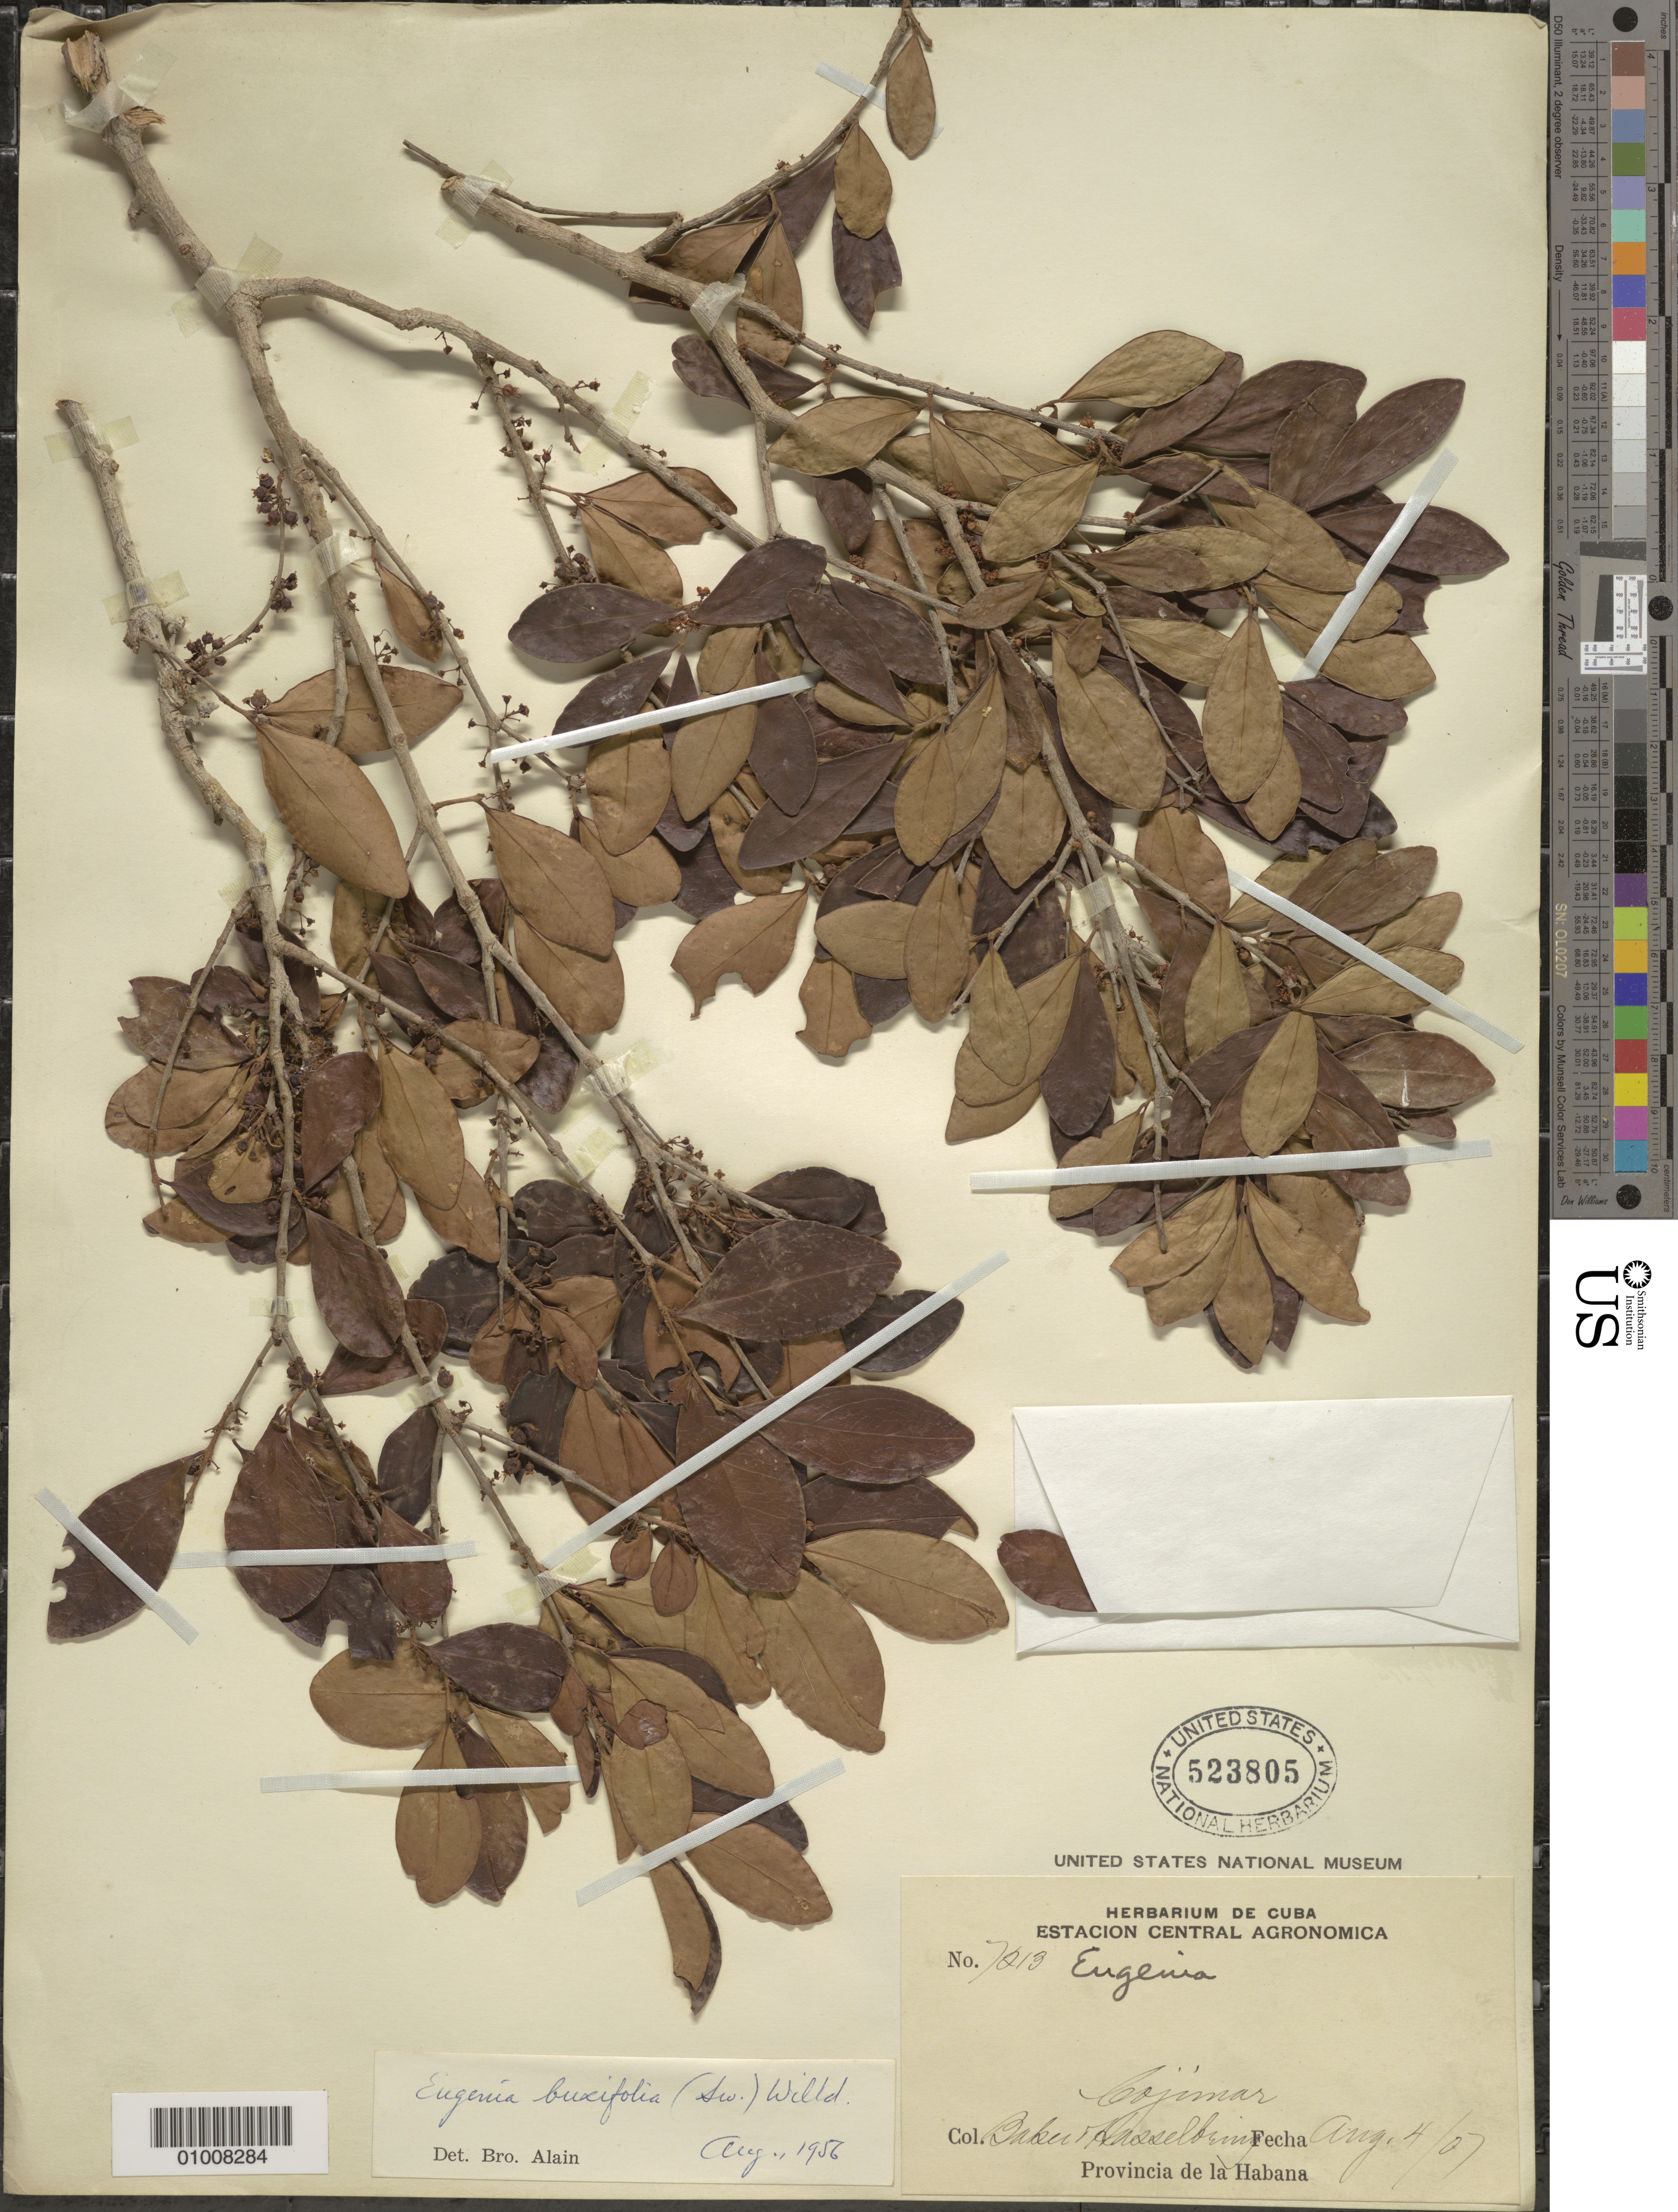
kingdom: Plantae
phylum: Tracheophyta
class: Magnoliopsida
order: Myrtales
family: Myrtaceae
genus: Eugenia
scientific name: Eugenia foetida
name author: Pers.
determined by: Strong, Mark T., (BOT), Smithsonian Institution - National Museum of Natural History (UNITED STATES)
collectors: H. Hasselbring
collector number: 7213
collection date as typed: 04 Aug 1907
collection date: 1907-08-04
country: Cuba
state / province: La Habana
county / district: Municipio Habana del Este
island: Cuba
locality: Cojimar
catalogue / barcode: US 523805